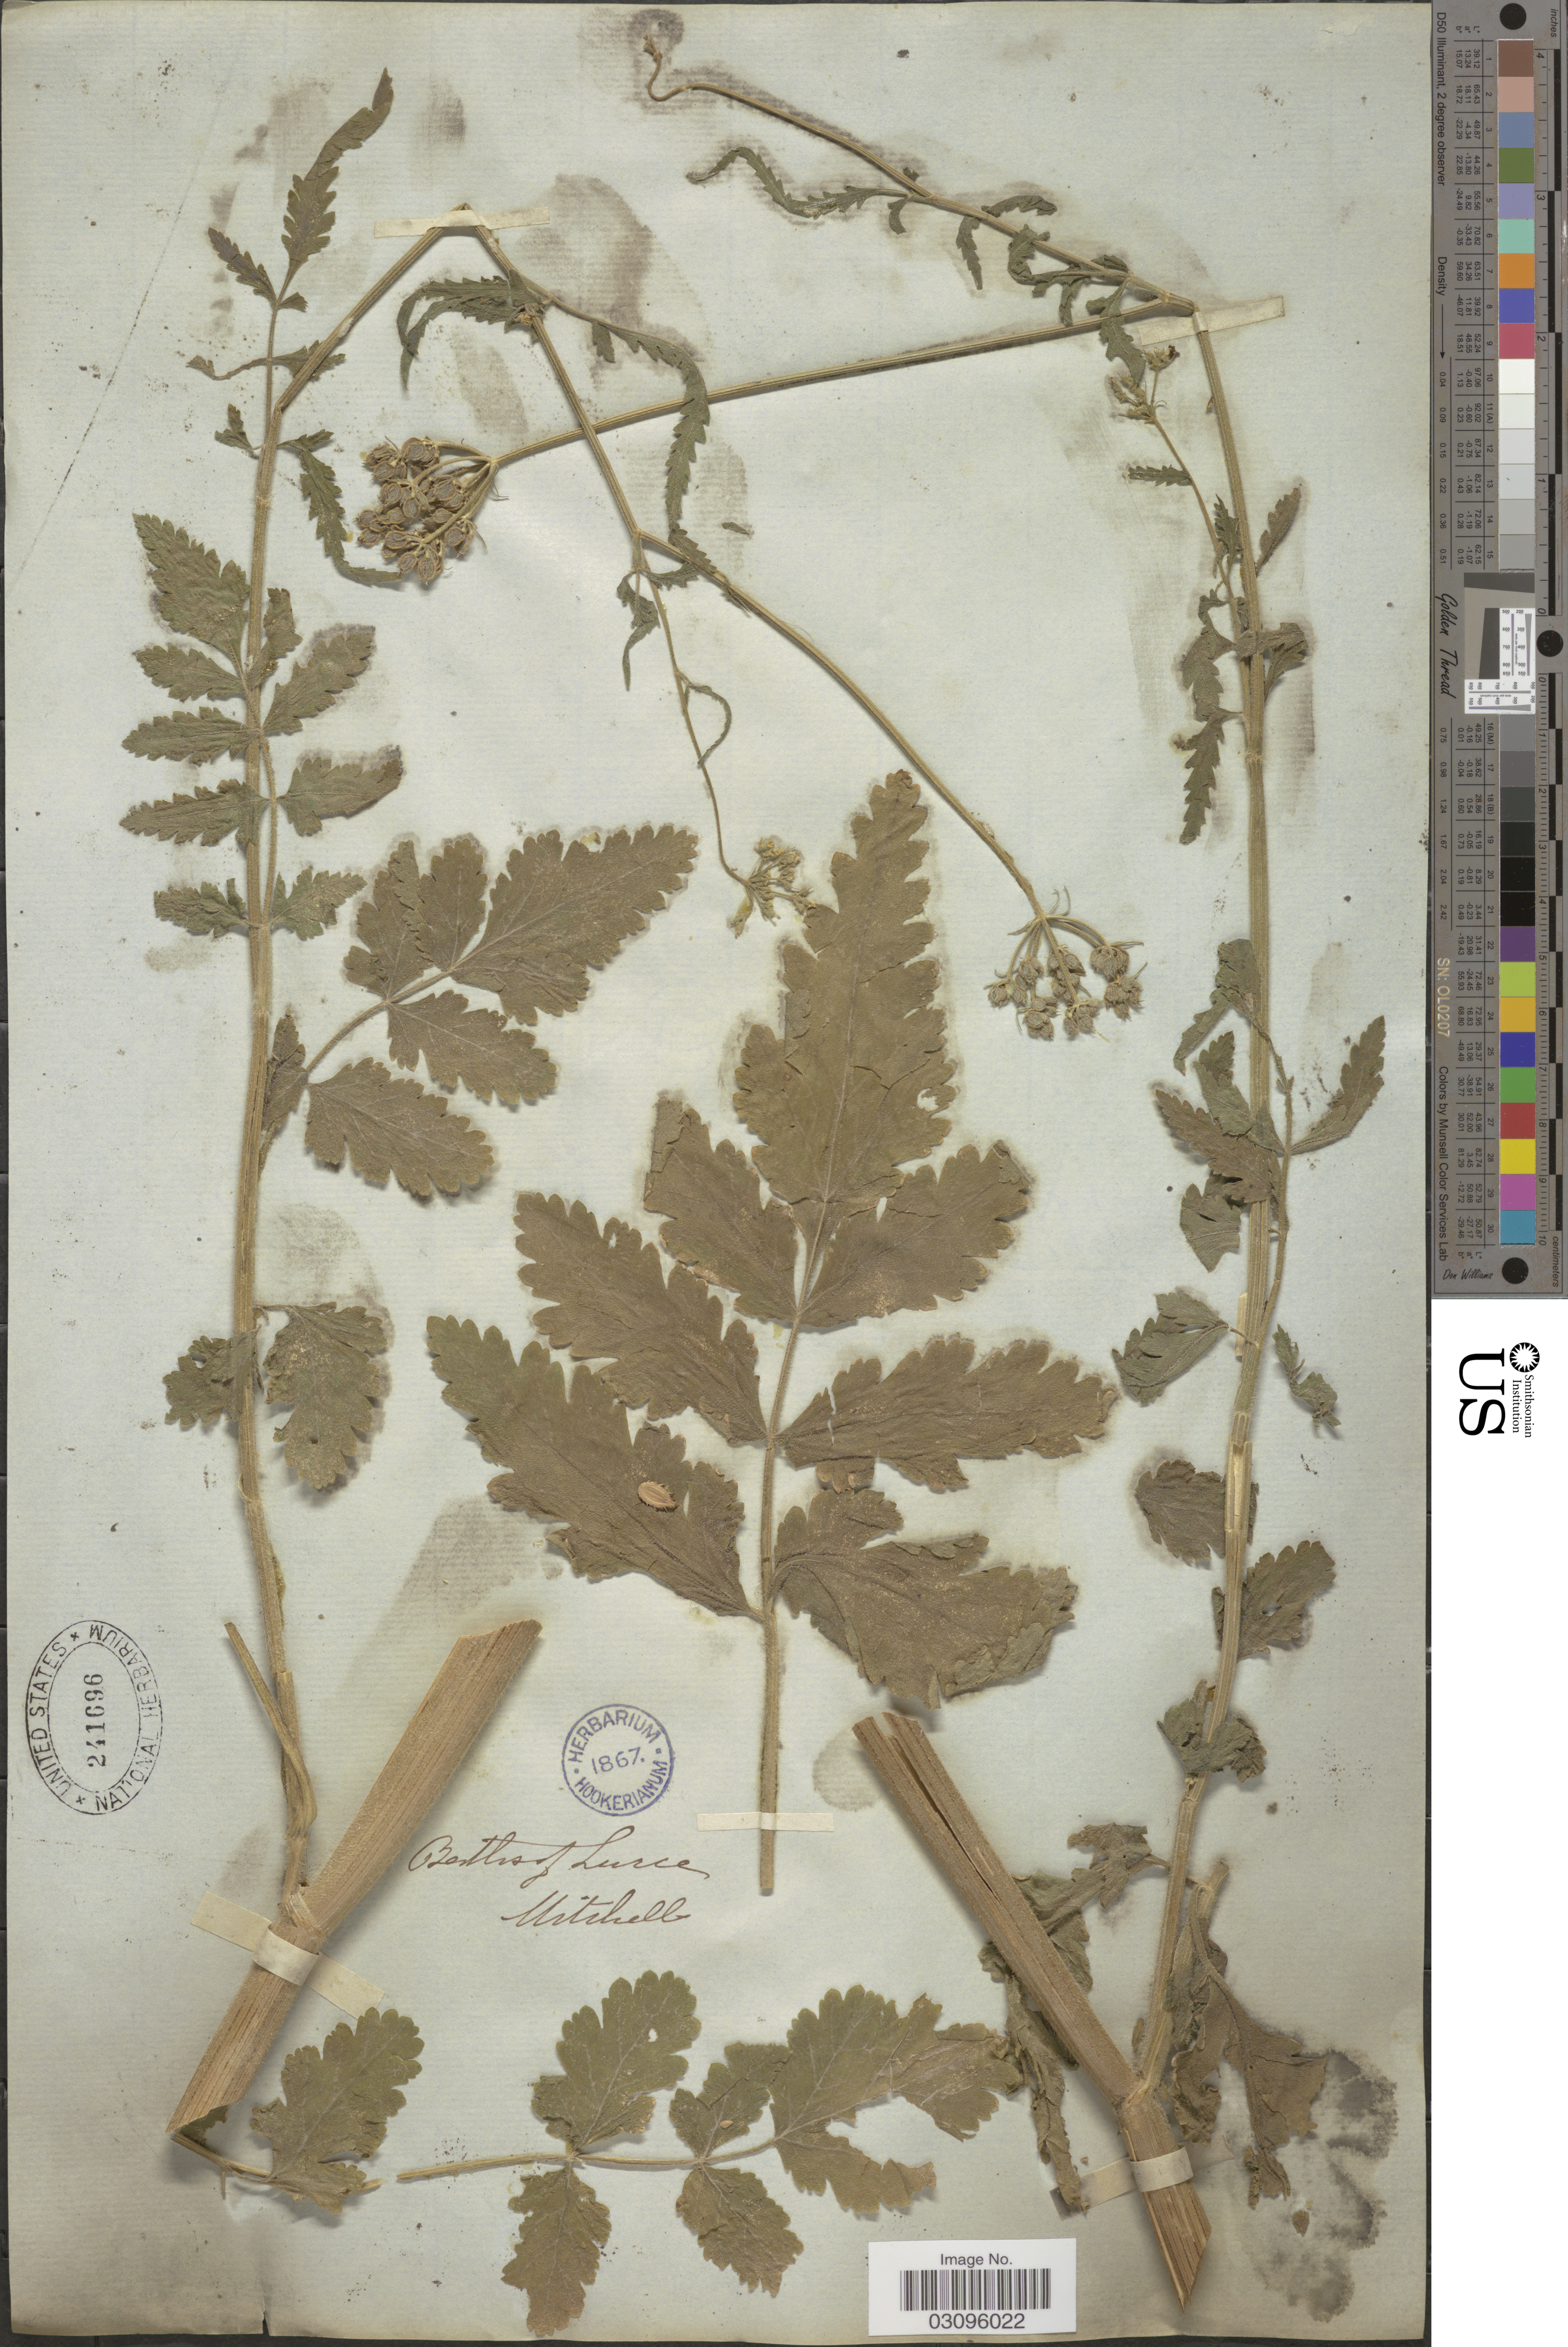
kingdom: Plantae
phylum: Tracheophyta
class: Magnoliopsida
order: Apiales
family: Apiaceae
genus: Zosima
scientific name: Zosima sp.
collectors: ex herb. Hookerianum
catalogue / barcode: US 241696